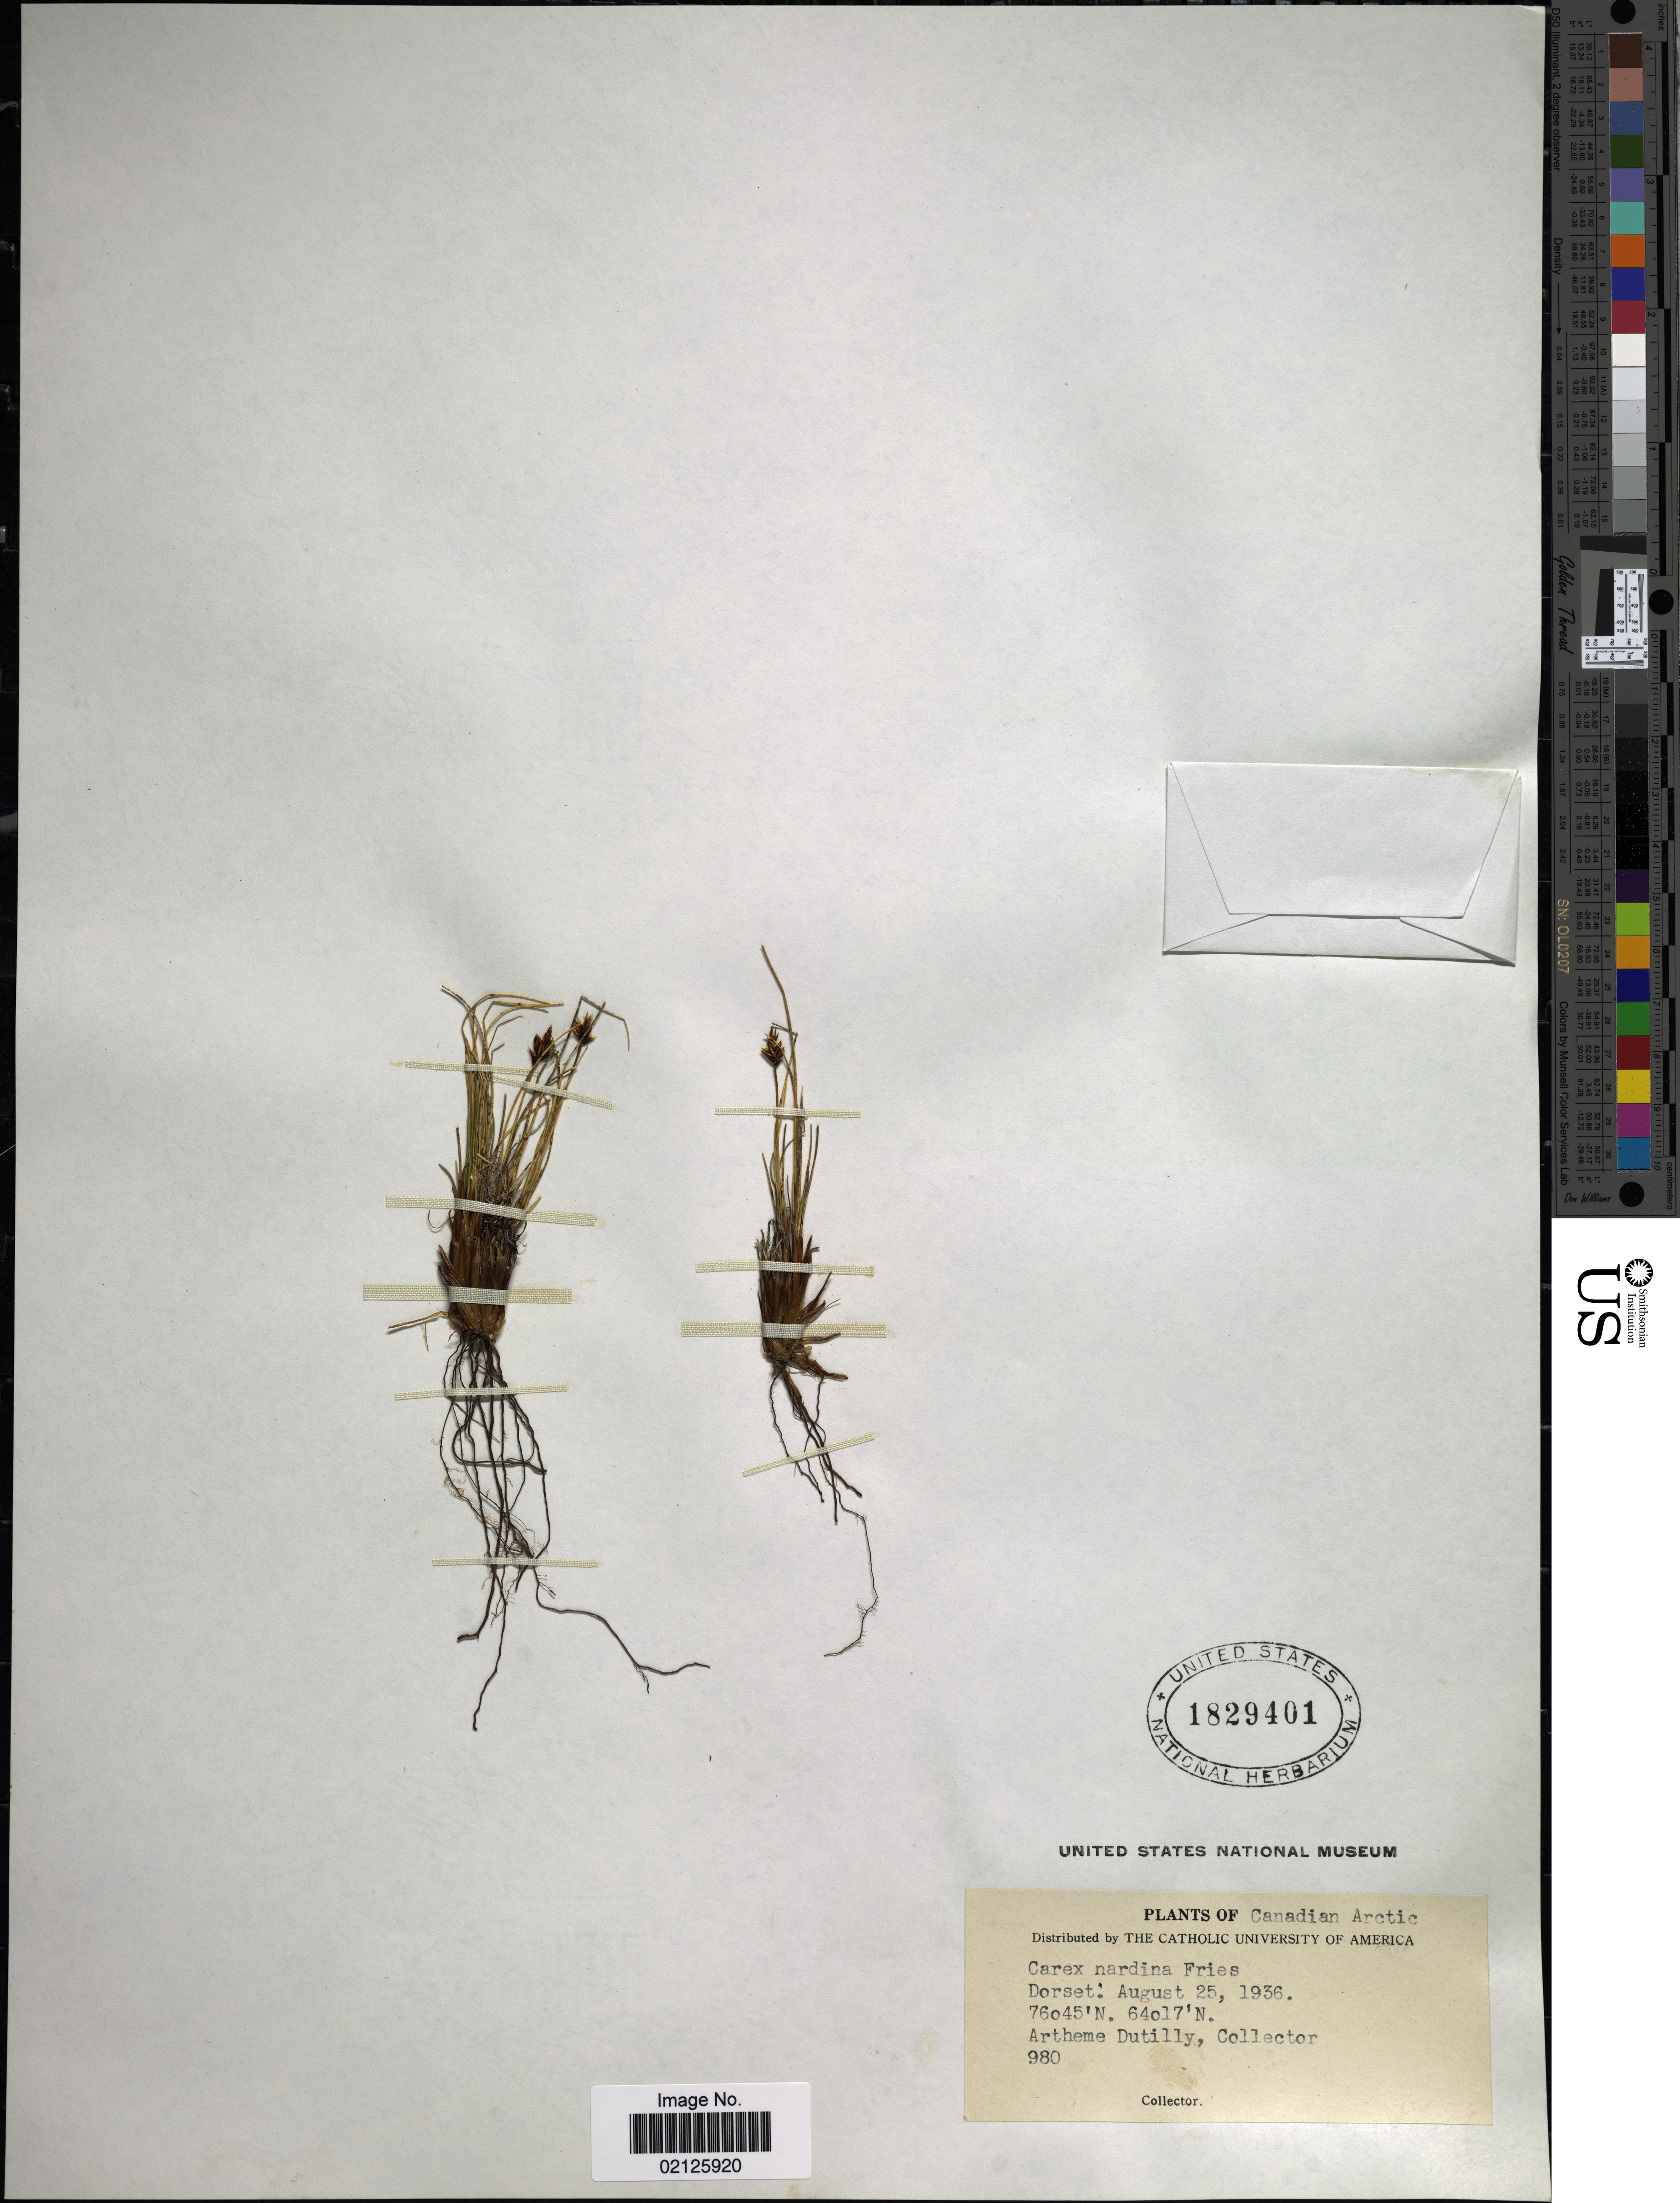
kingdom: Plantae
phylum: Tracheophyta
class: Liliopsida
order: Poales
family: Cyperaceae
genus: Carex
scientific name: Carex nardina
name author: (Hornem.) Fr.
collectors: A. Dutilly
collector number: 980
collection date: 1936-08-25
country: Canada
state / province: Nunavut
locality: Canadian Arctic, Dorset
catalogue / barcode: US 1829401